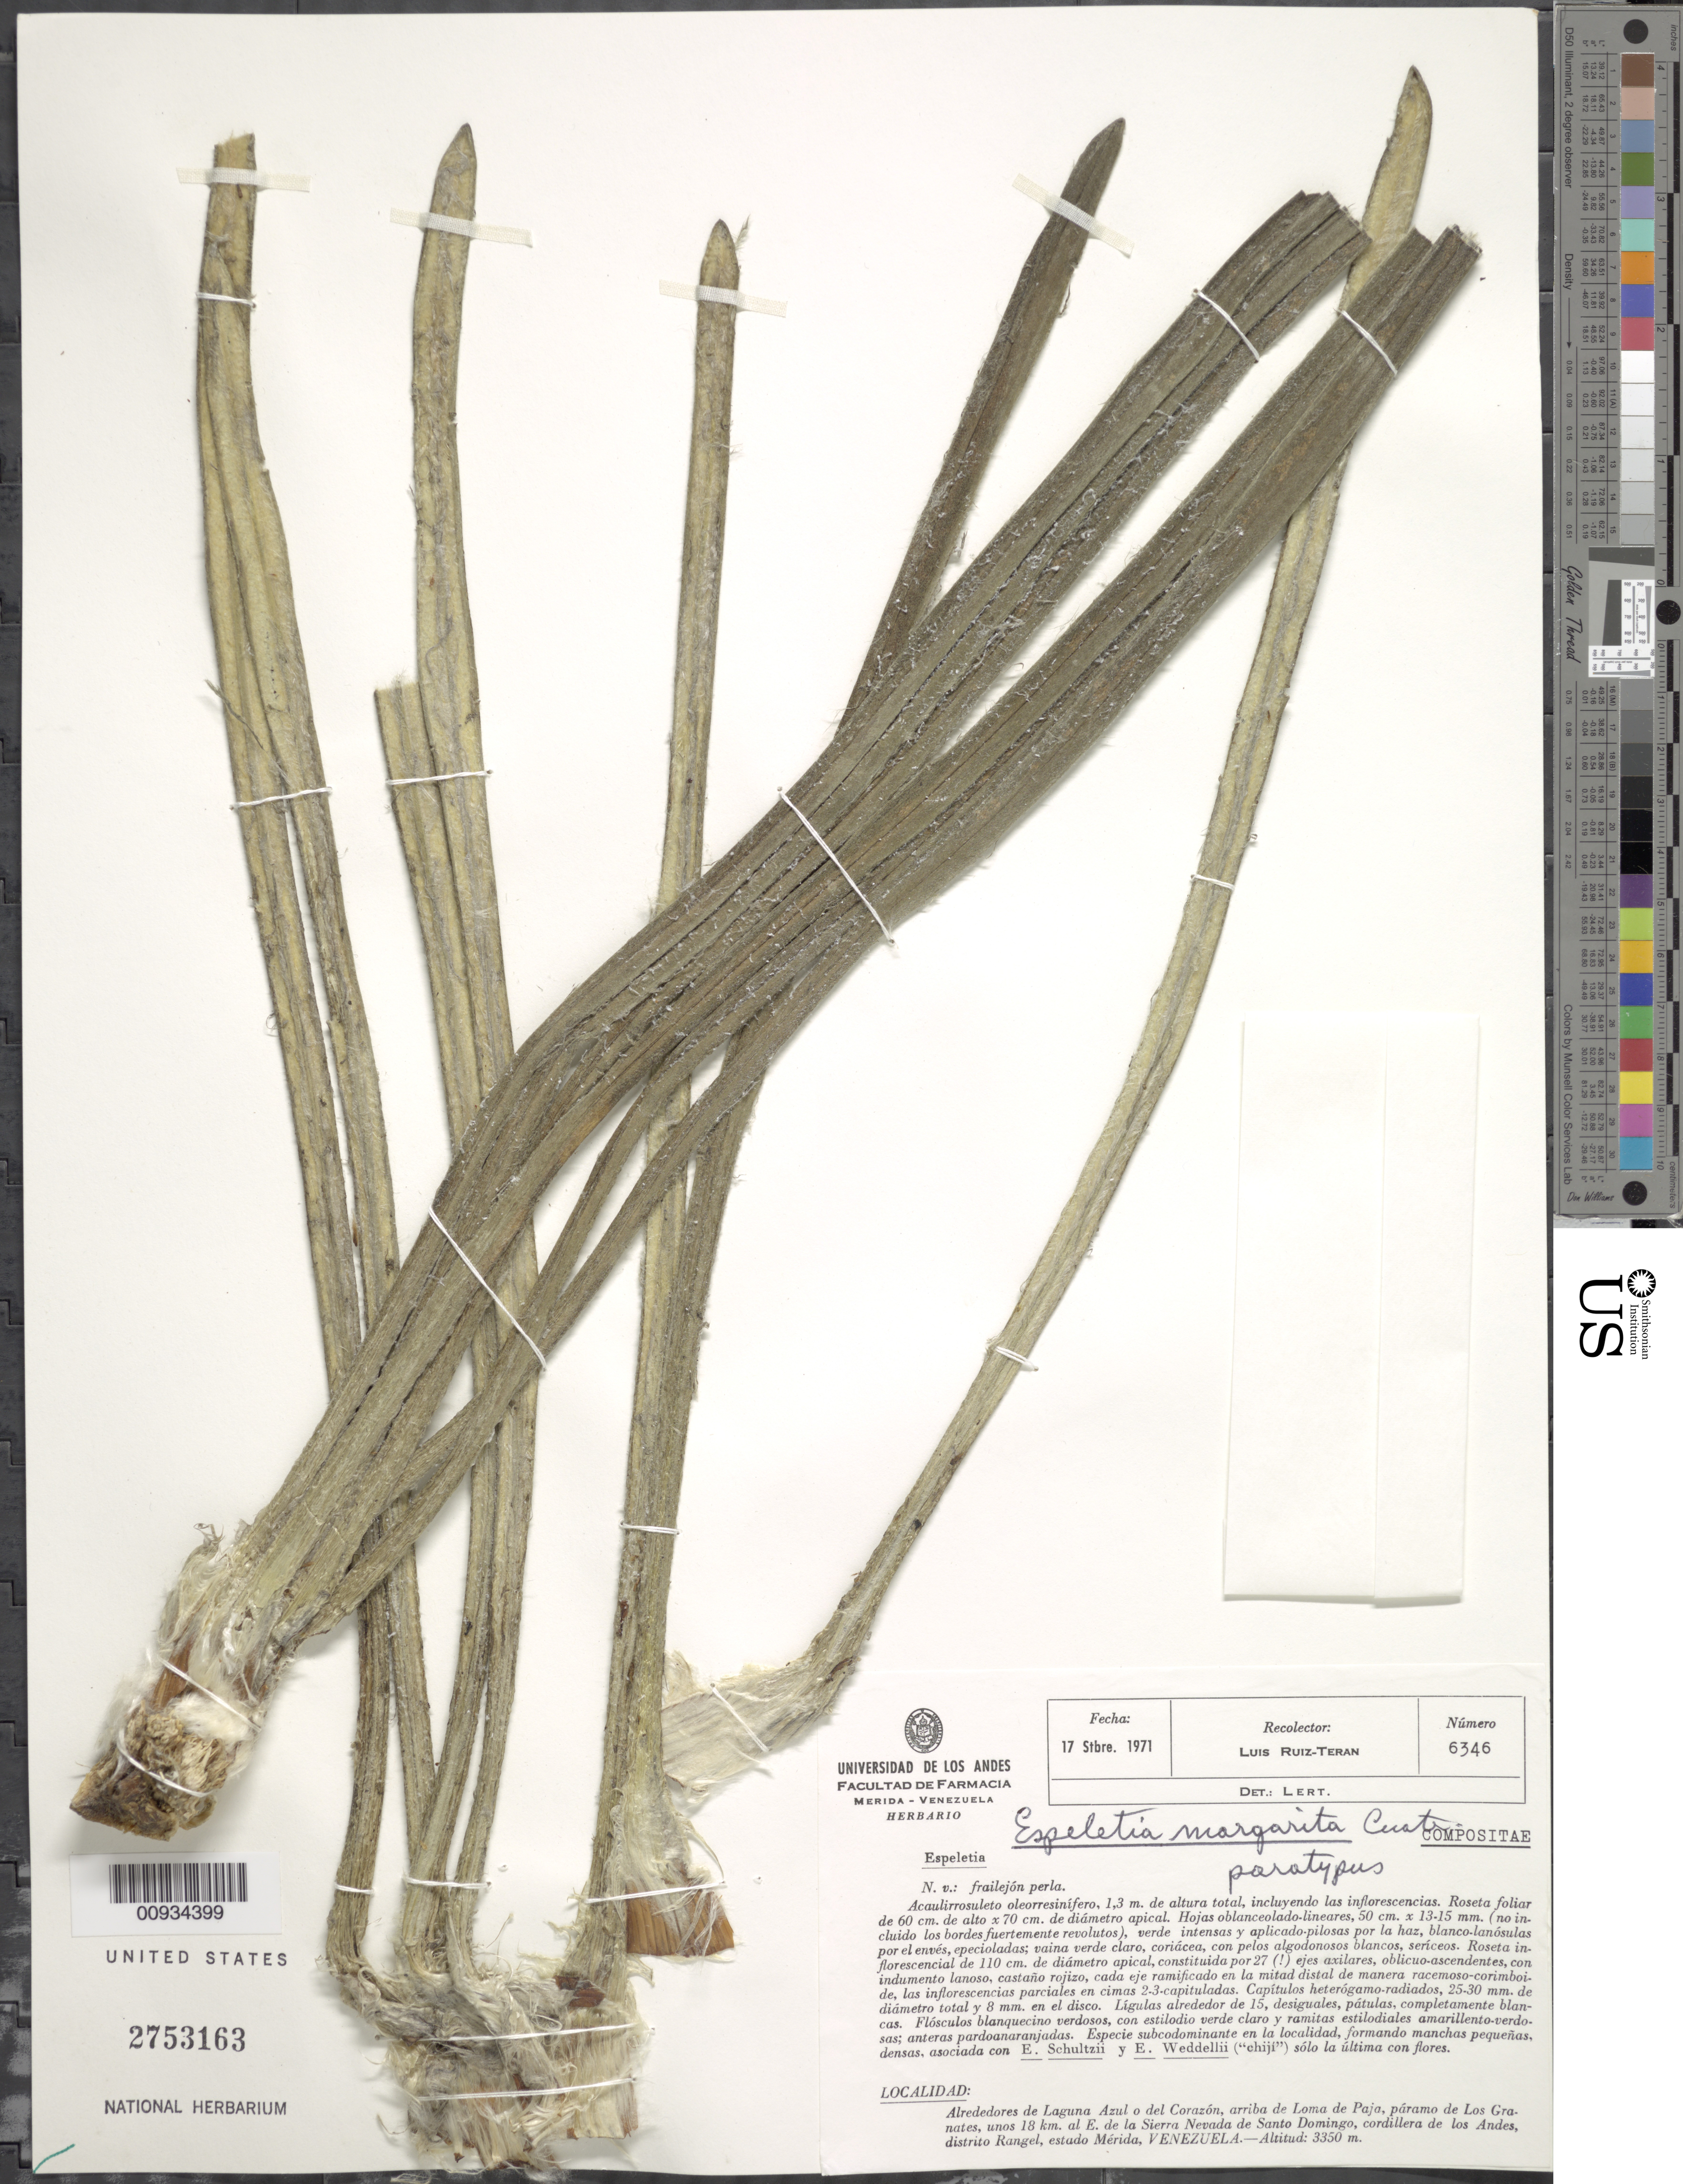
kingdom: Plantae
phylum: Tracheophyta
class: Magnoliopsida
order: Asterales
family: Asteraceae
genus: Ruilopezia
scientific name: Ruilopezia margarita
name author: (Cuatrec.) Cuatrec.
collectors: L. E. Ruíz-Terán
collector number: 6346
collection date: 1971-09-17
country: Venezuela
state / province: Mérida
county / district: Rangel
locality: Alrededores de Laguna Azul o del Corazón, arriba de Loma de Paja, unos 18 km al E de la Sierra Nevada de Santo Domingo, Cordillera de los Andes.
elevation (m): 3350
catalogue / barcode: US 2753163